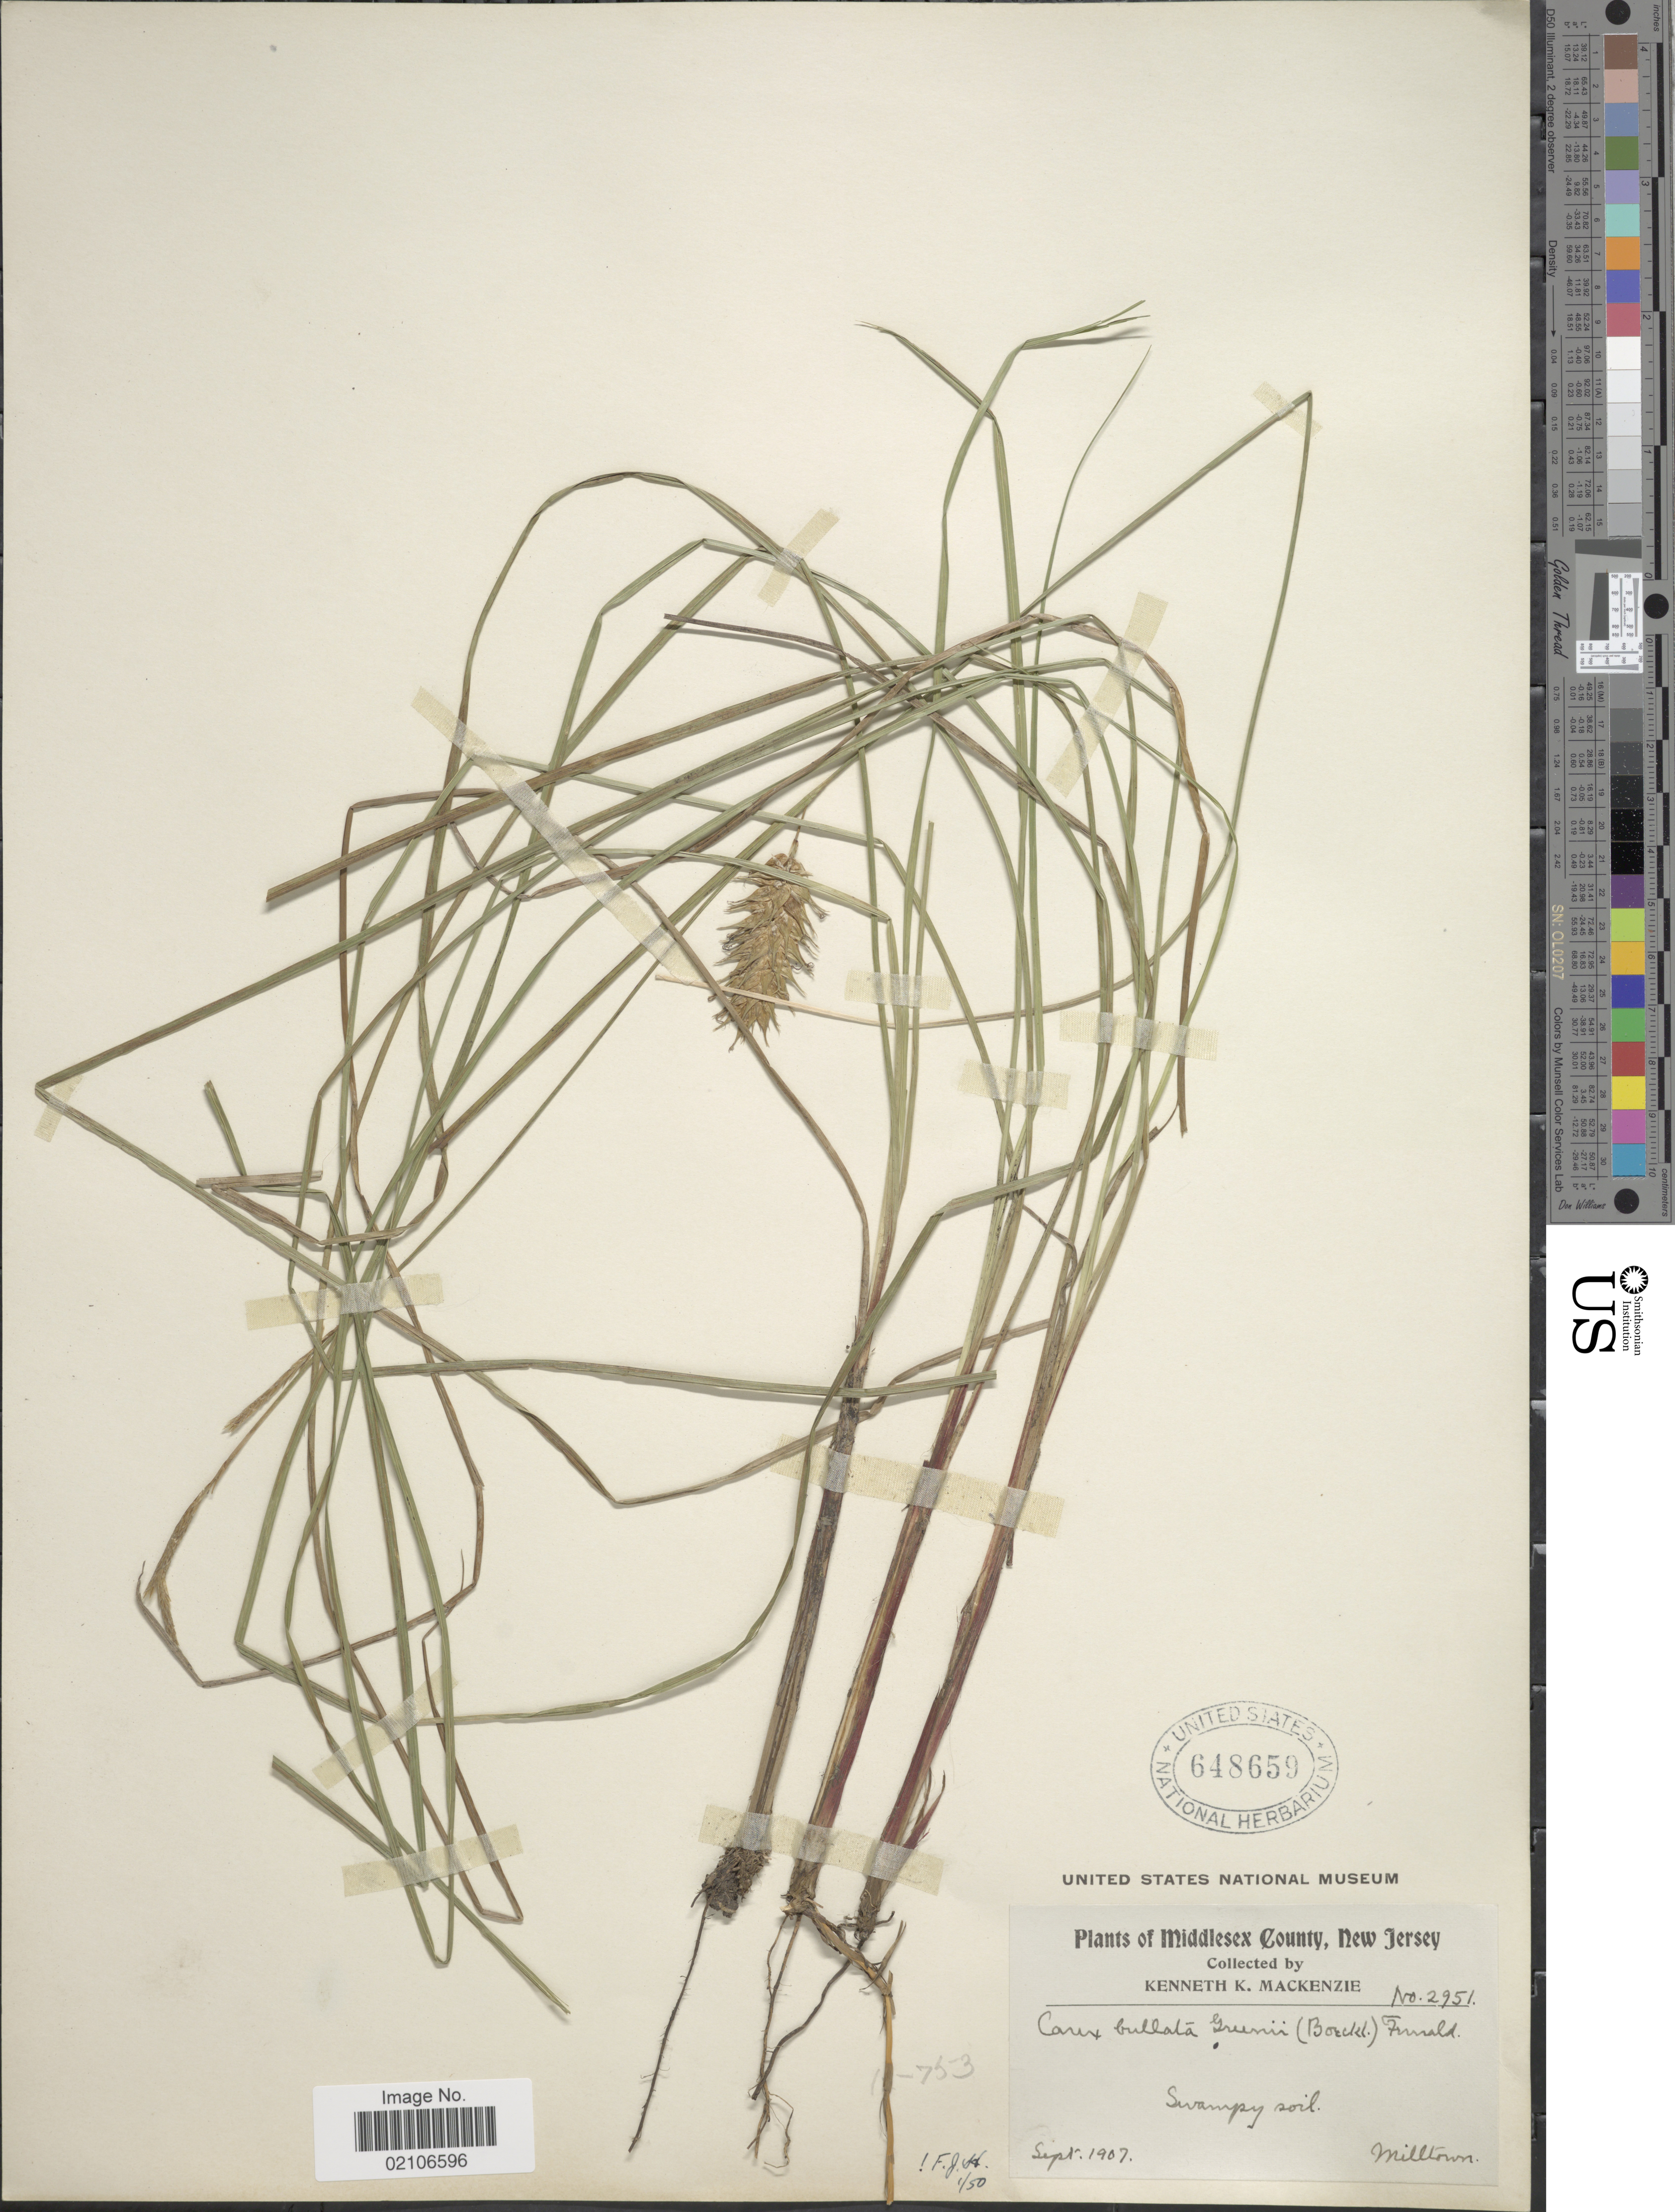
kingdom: Plantae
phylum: Tracheophyta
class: Liliopsida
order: Poales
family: Cyperaceae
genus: Carex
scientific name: Carex bullata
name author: Schkuhr ex Willd.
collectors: K. K. Mackenzie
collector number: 2951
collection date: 1907-09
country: United States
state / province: New Jersey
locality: Middlesex County, Swampy soil, Milltown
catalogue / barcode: US 648659